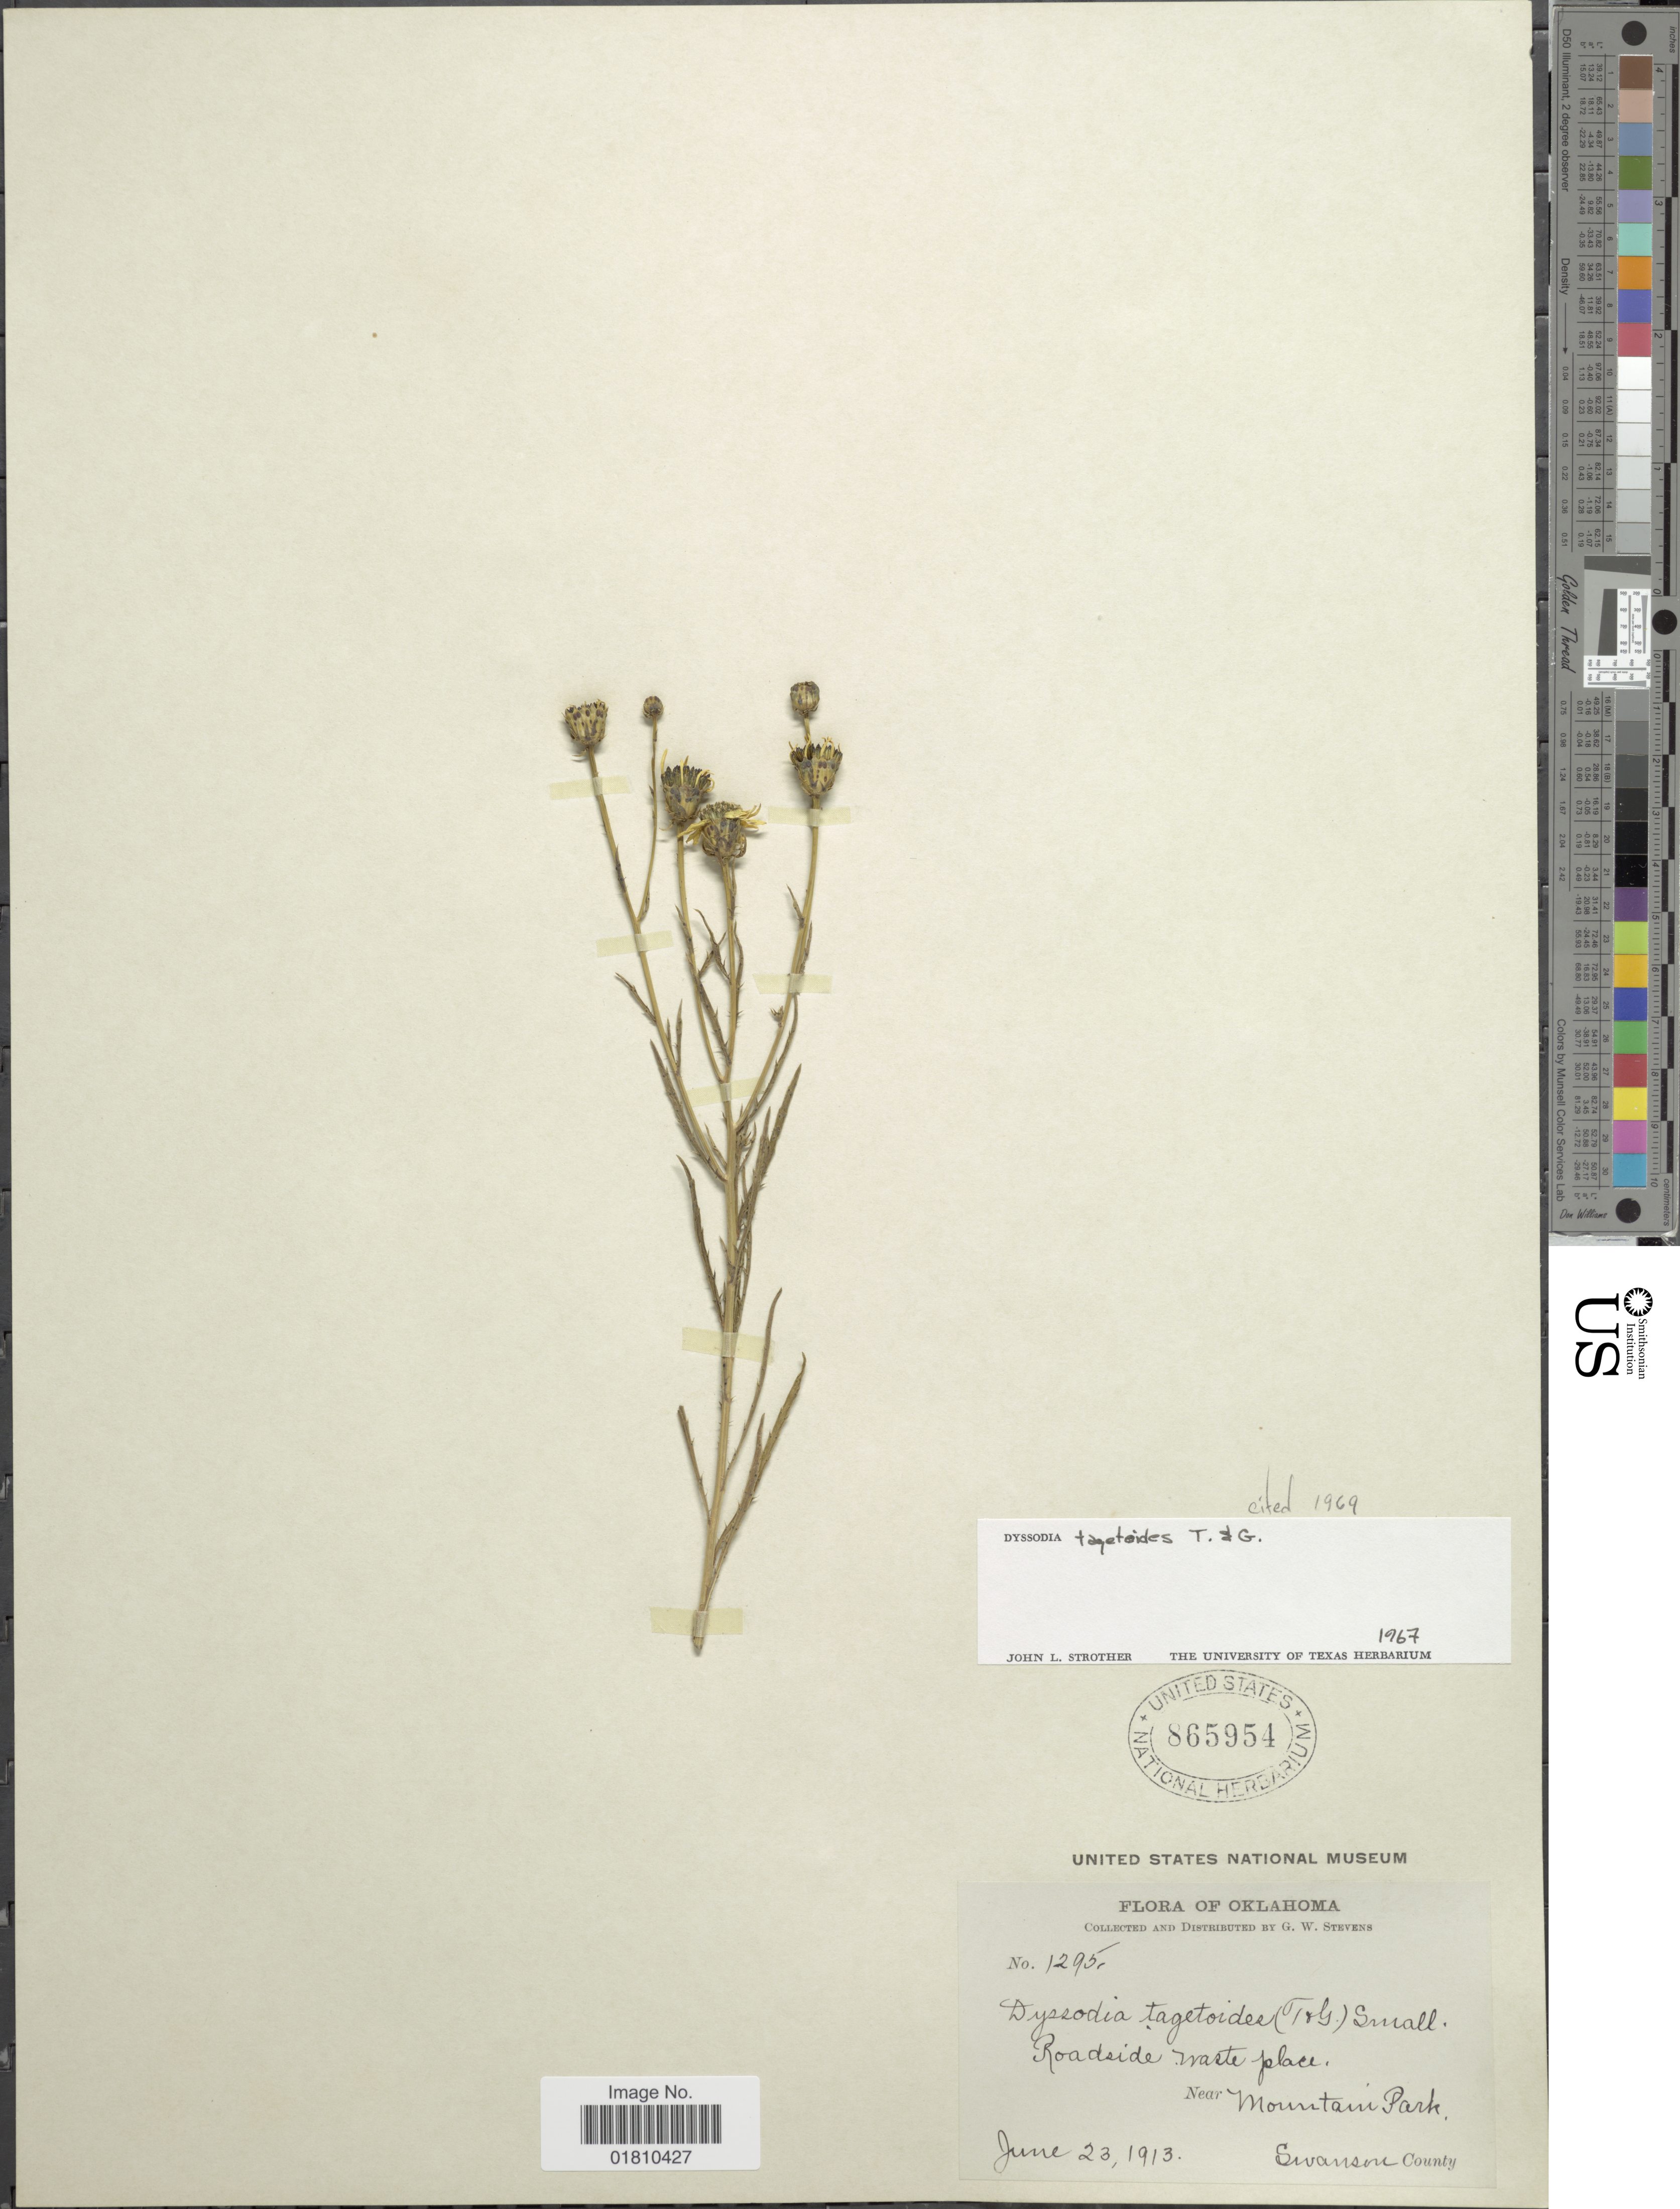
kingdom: Plantae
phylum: Tracheophyta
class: Magnoliopsida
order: Asterales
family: Asteraceae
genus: Dysodiopsis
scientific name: Dysodiopsis tagetoides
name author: (Torr. & A. Gray) Rydb.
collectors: G. W. Stevens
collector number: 1295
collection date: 1913-06-23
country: United States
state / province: Oklahoma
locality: Roadside waste place, near Mountain Park, Swanson County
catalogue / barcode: US 865954